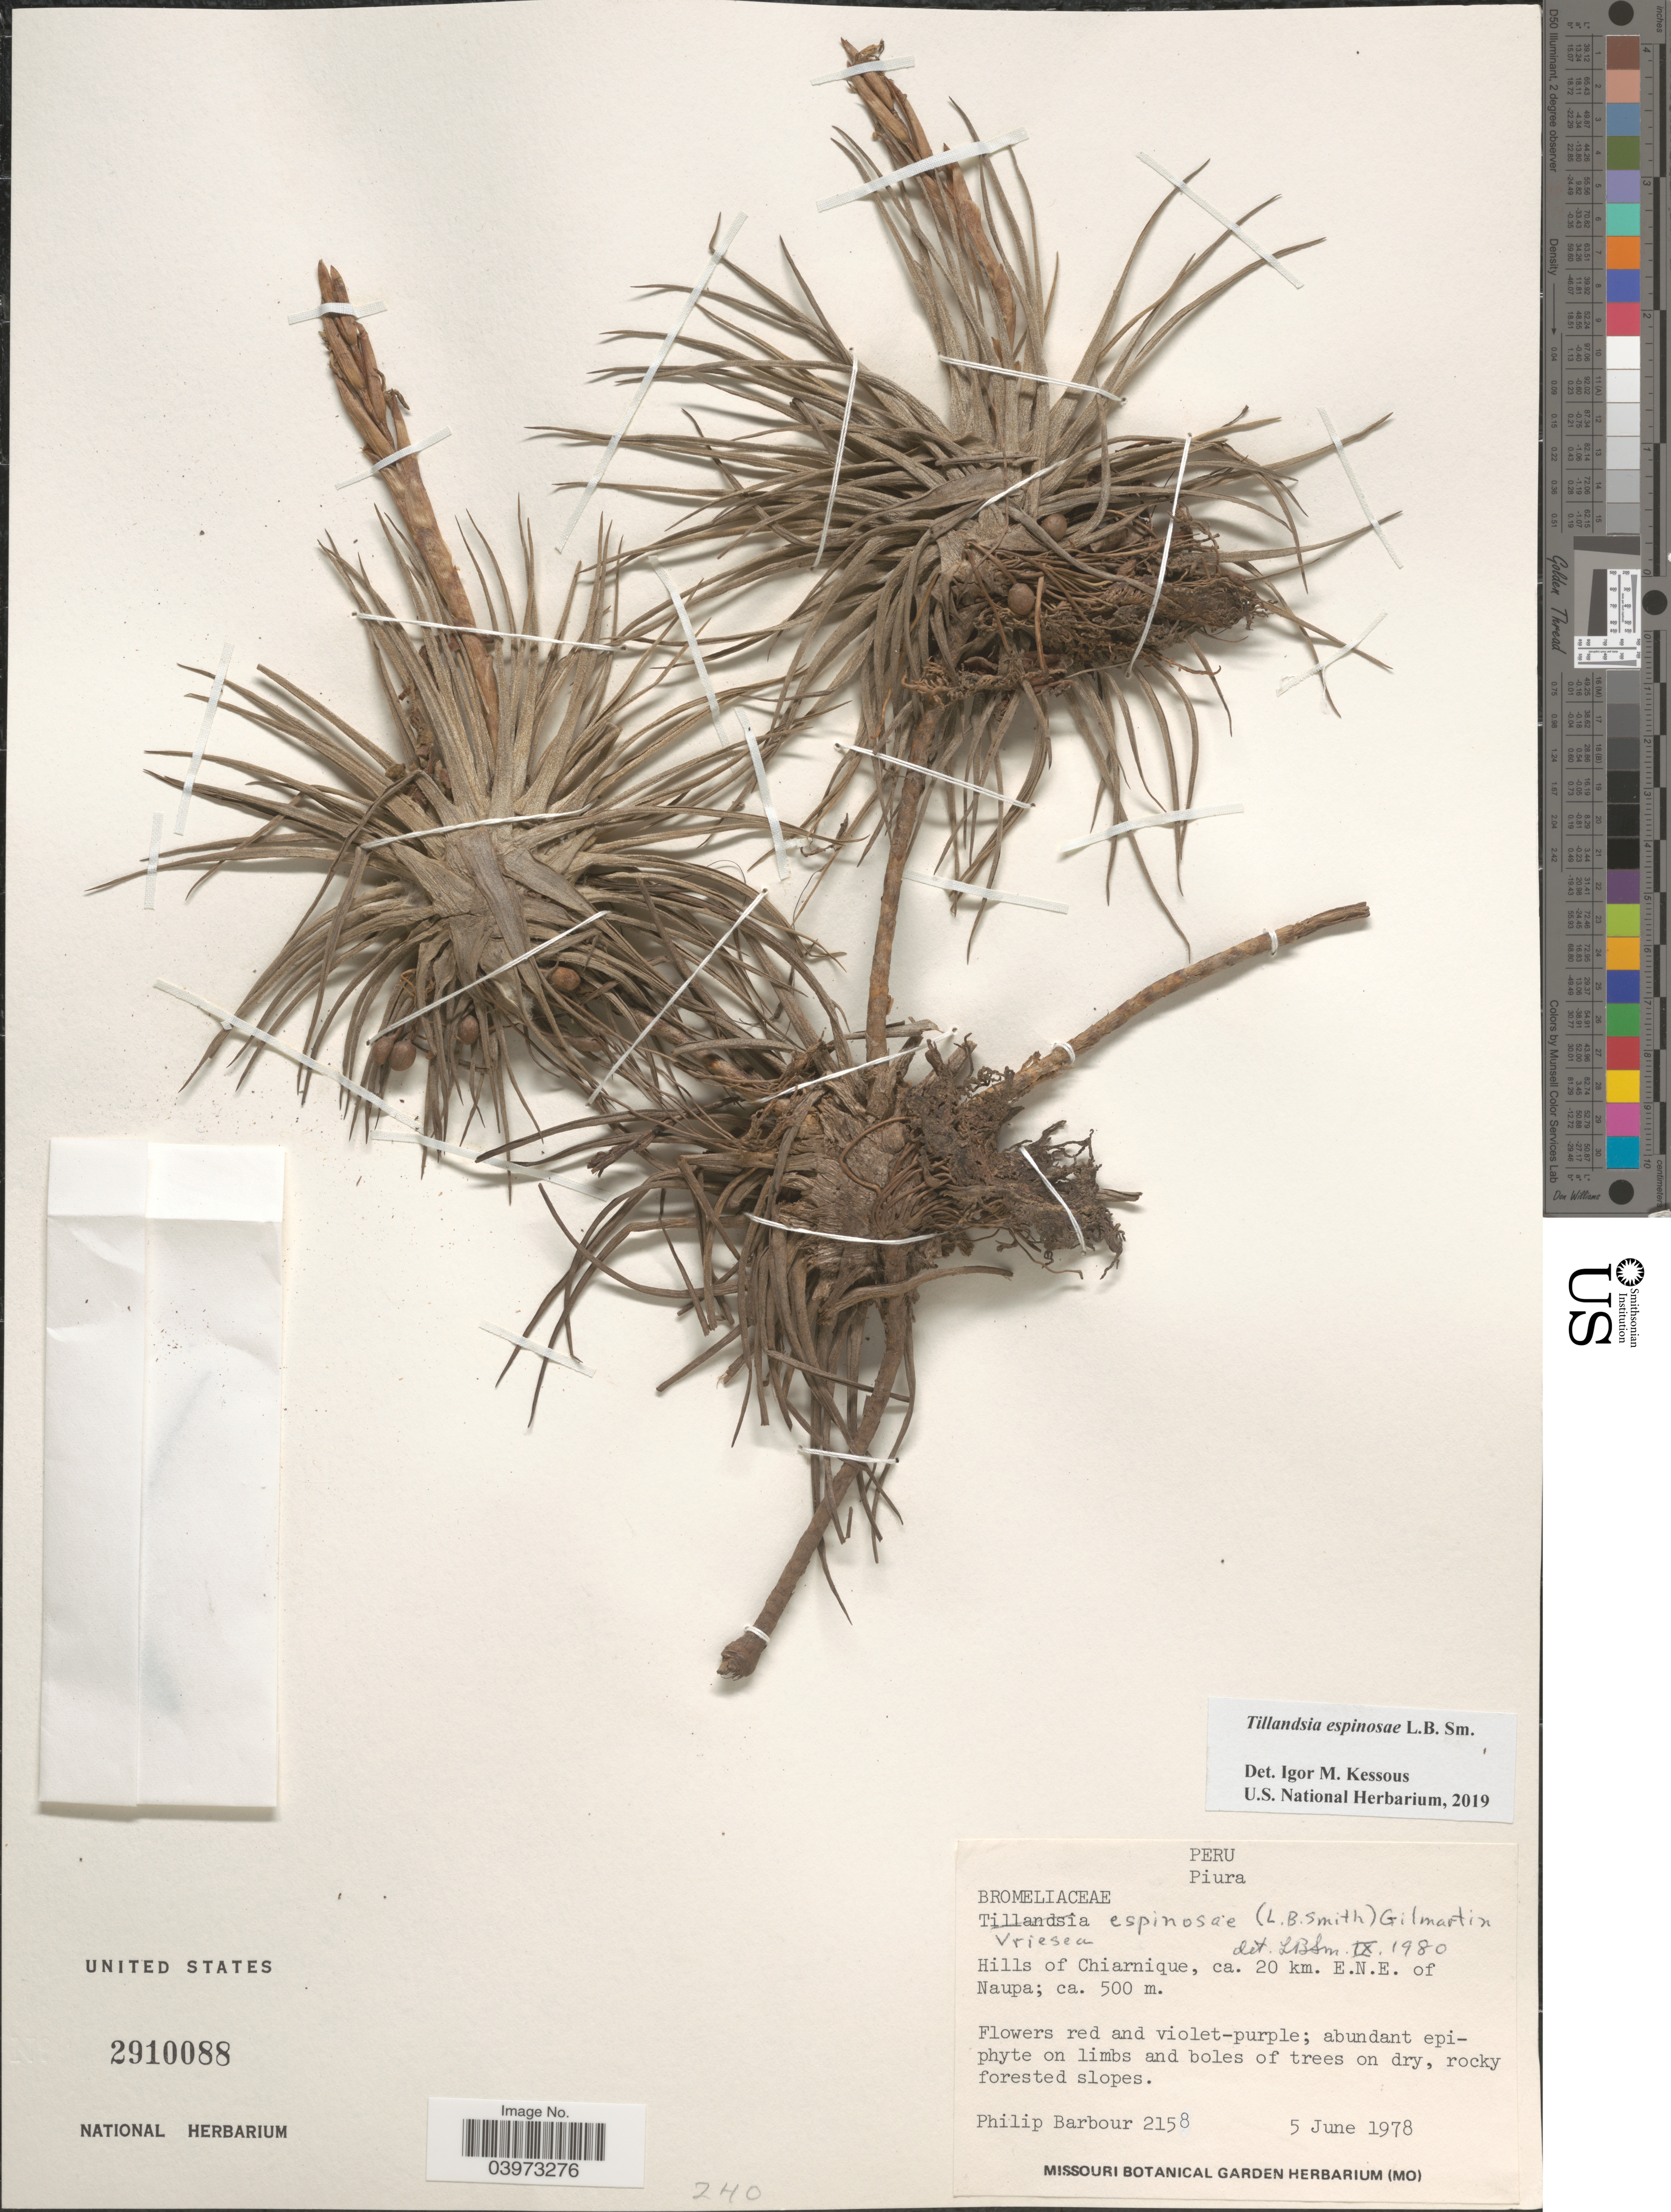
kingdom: Plantae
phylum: Tracheophyta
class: Liliopsida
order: Poales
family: Bromeliaceae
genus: Tillandsia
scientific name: Tillandsia espinosae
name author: L.B. Sm.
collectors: P. Barbour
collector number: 2158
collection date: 1978-06-05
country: Peru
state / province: Piura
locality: Hills of Chiarnique, ca. 20 km. E.N.E. of Naupa.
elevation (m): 500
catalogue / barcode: US 2910088